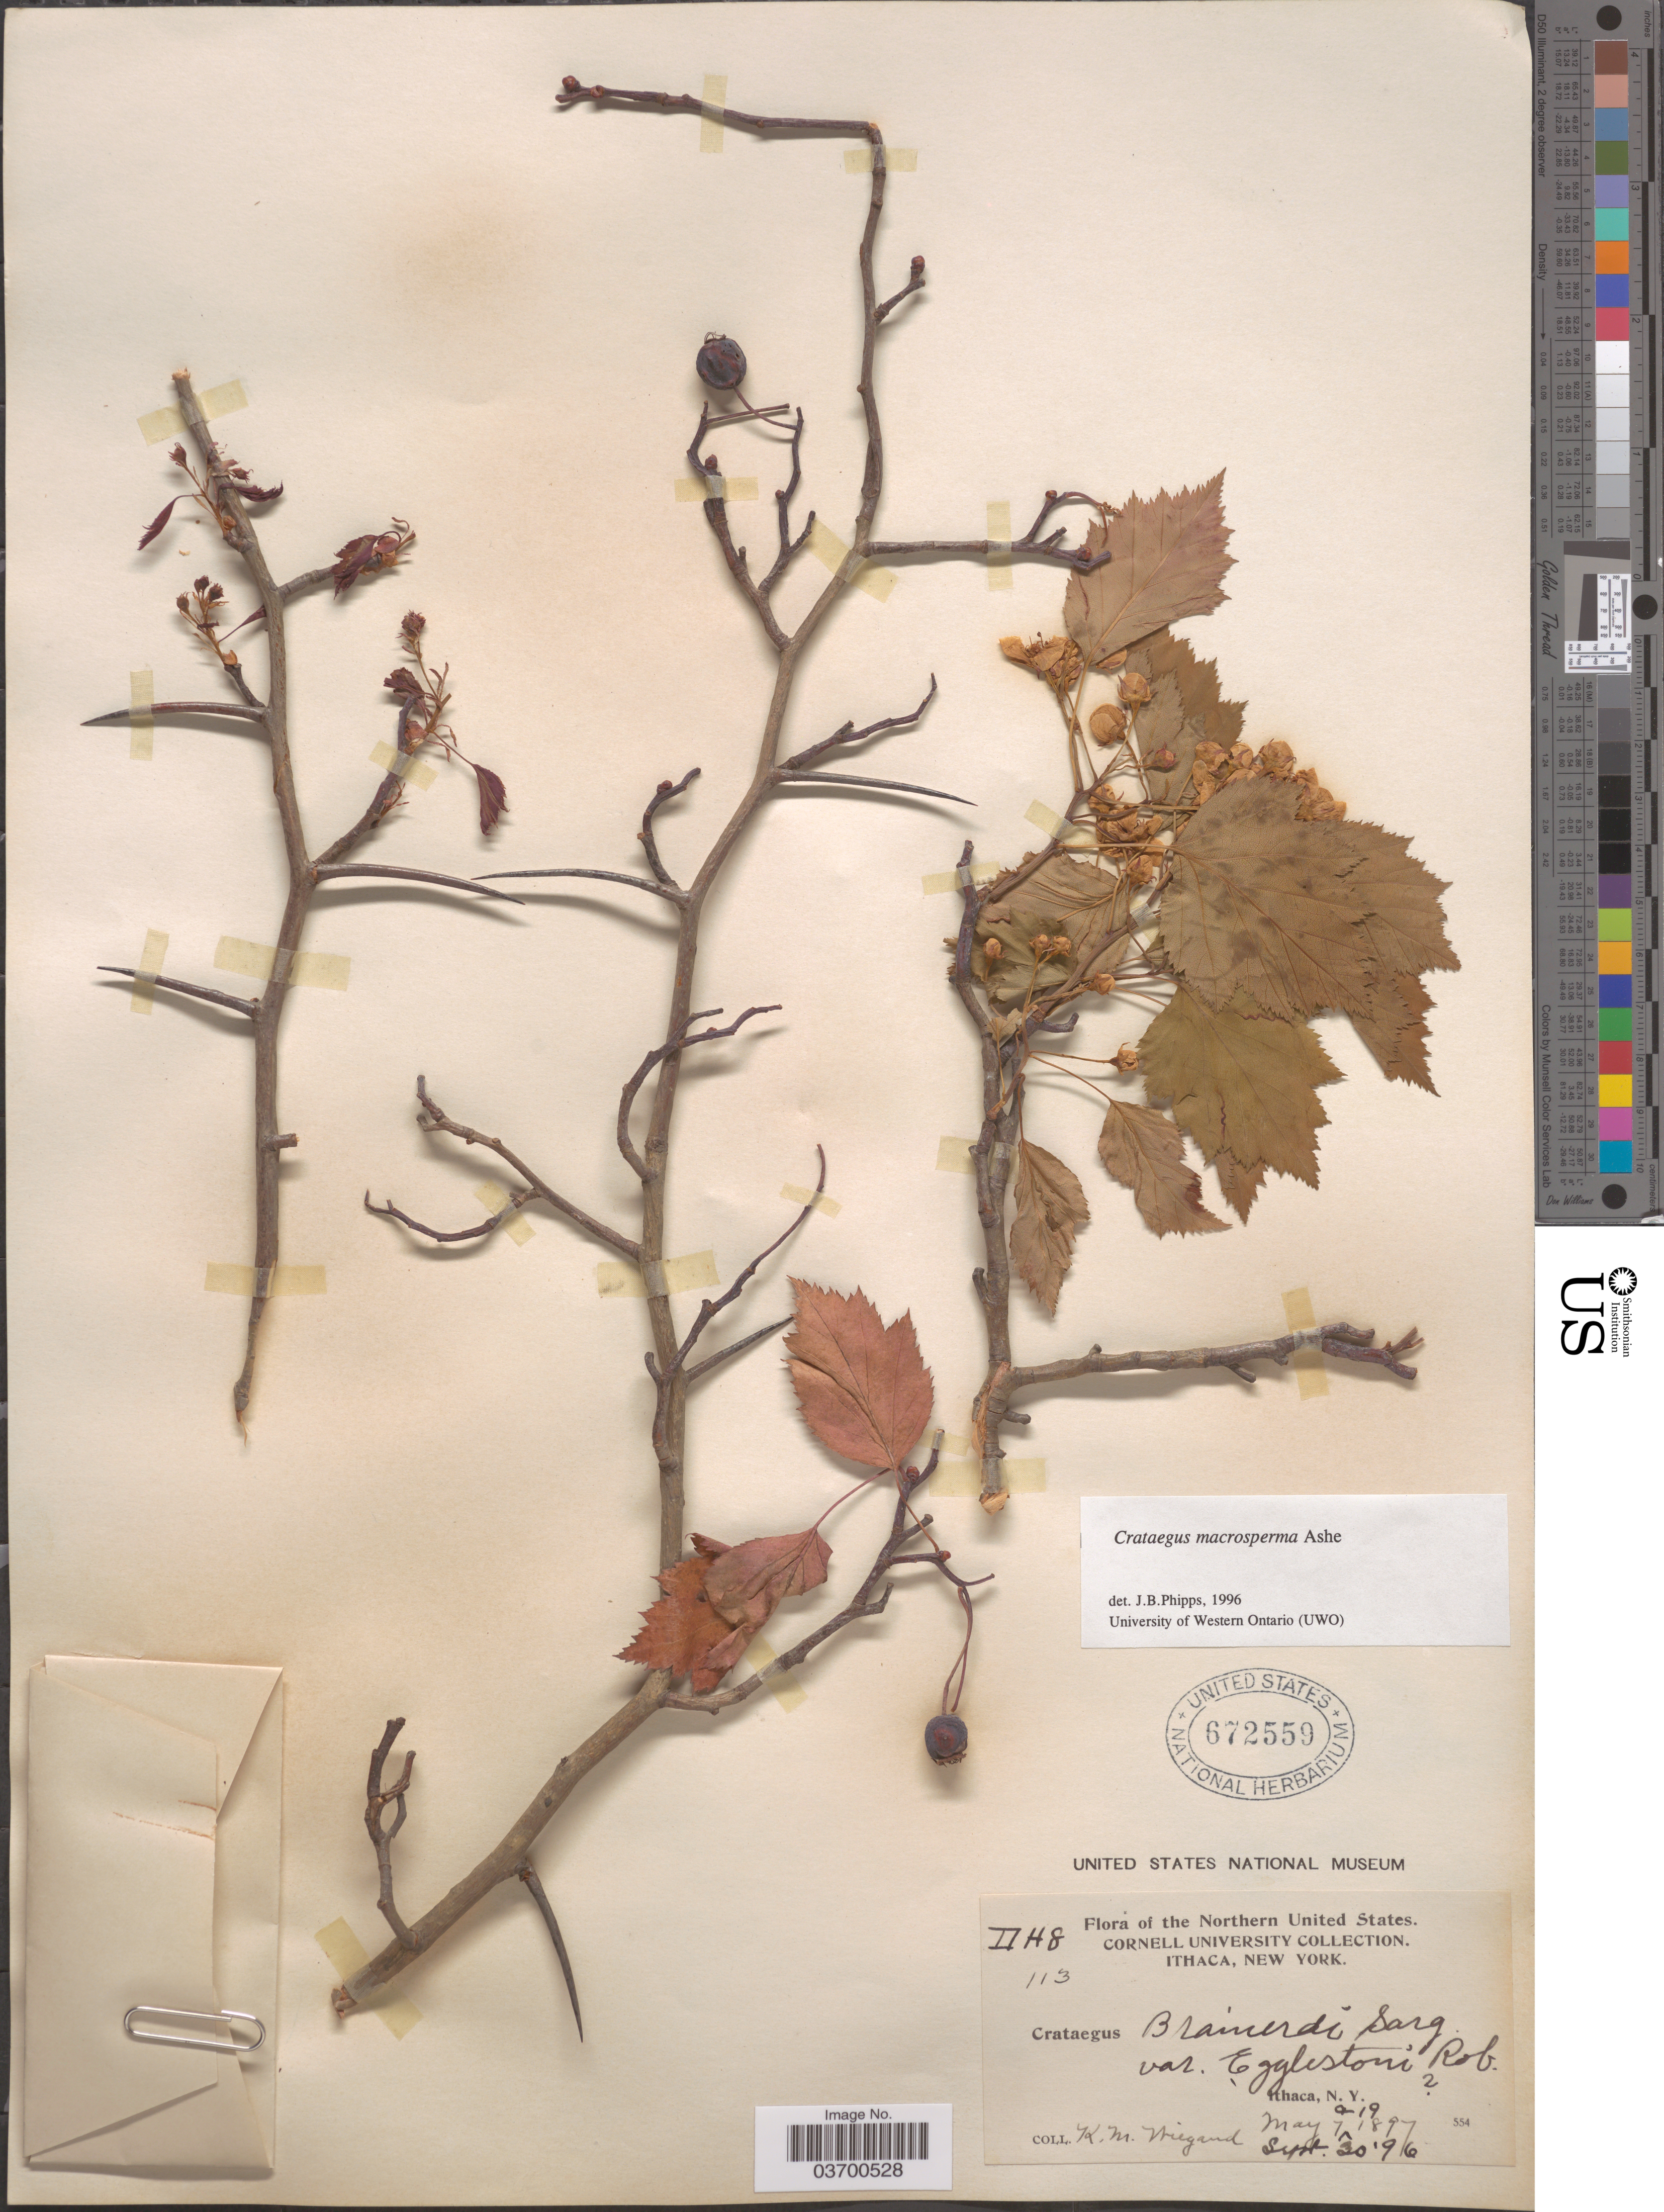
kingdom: Plantae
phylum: Tracheophyta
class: Magnoliopsida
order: Rosales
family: Rosaceae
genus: Crataegus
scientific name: Crataegus macrosperma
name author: Ashe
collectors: K. M. Wiegand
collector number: IIH8/113?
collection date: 1896-09-30/1897-05-07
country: United States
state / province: New York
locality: Northern United States. Ithaca.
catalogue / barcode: US 672559